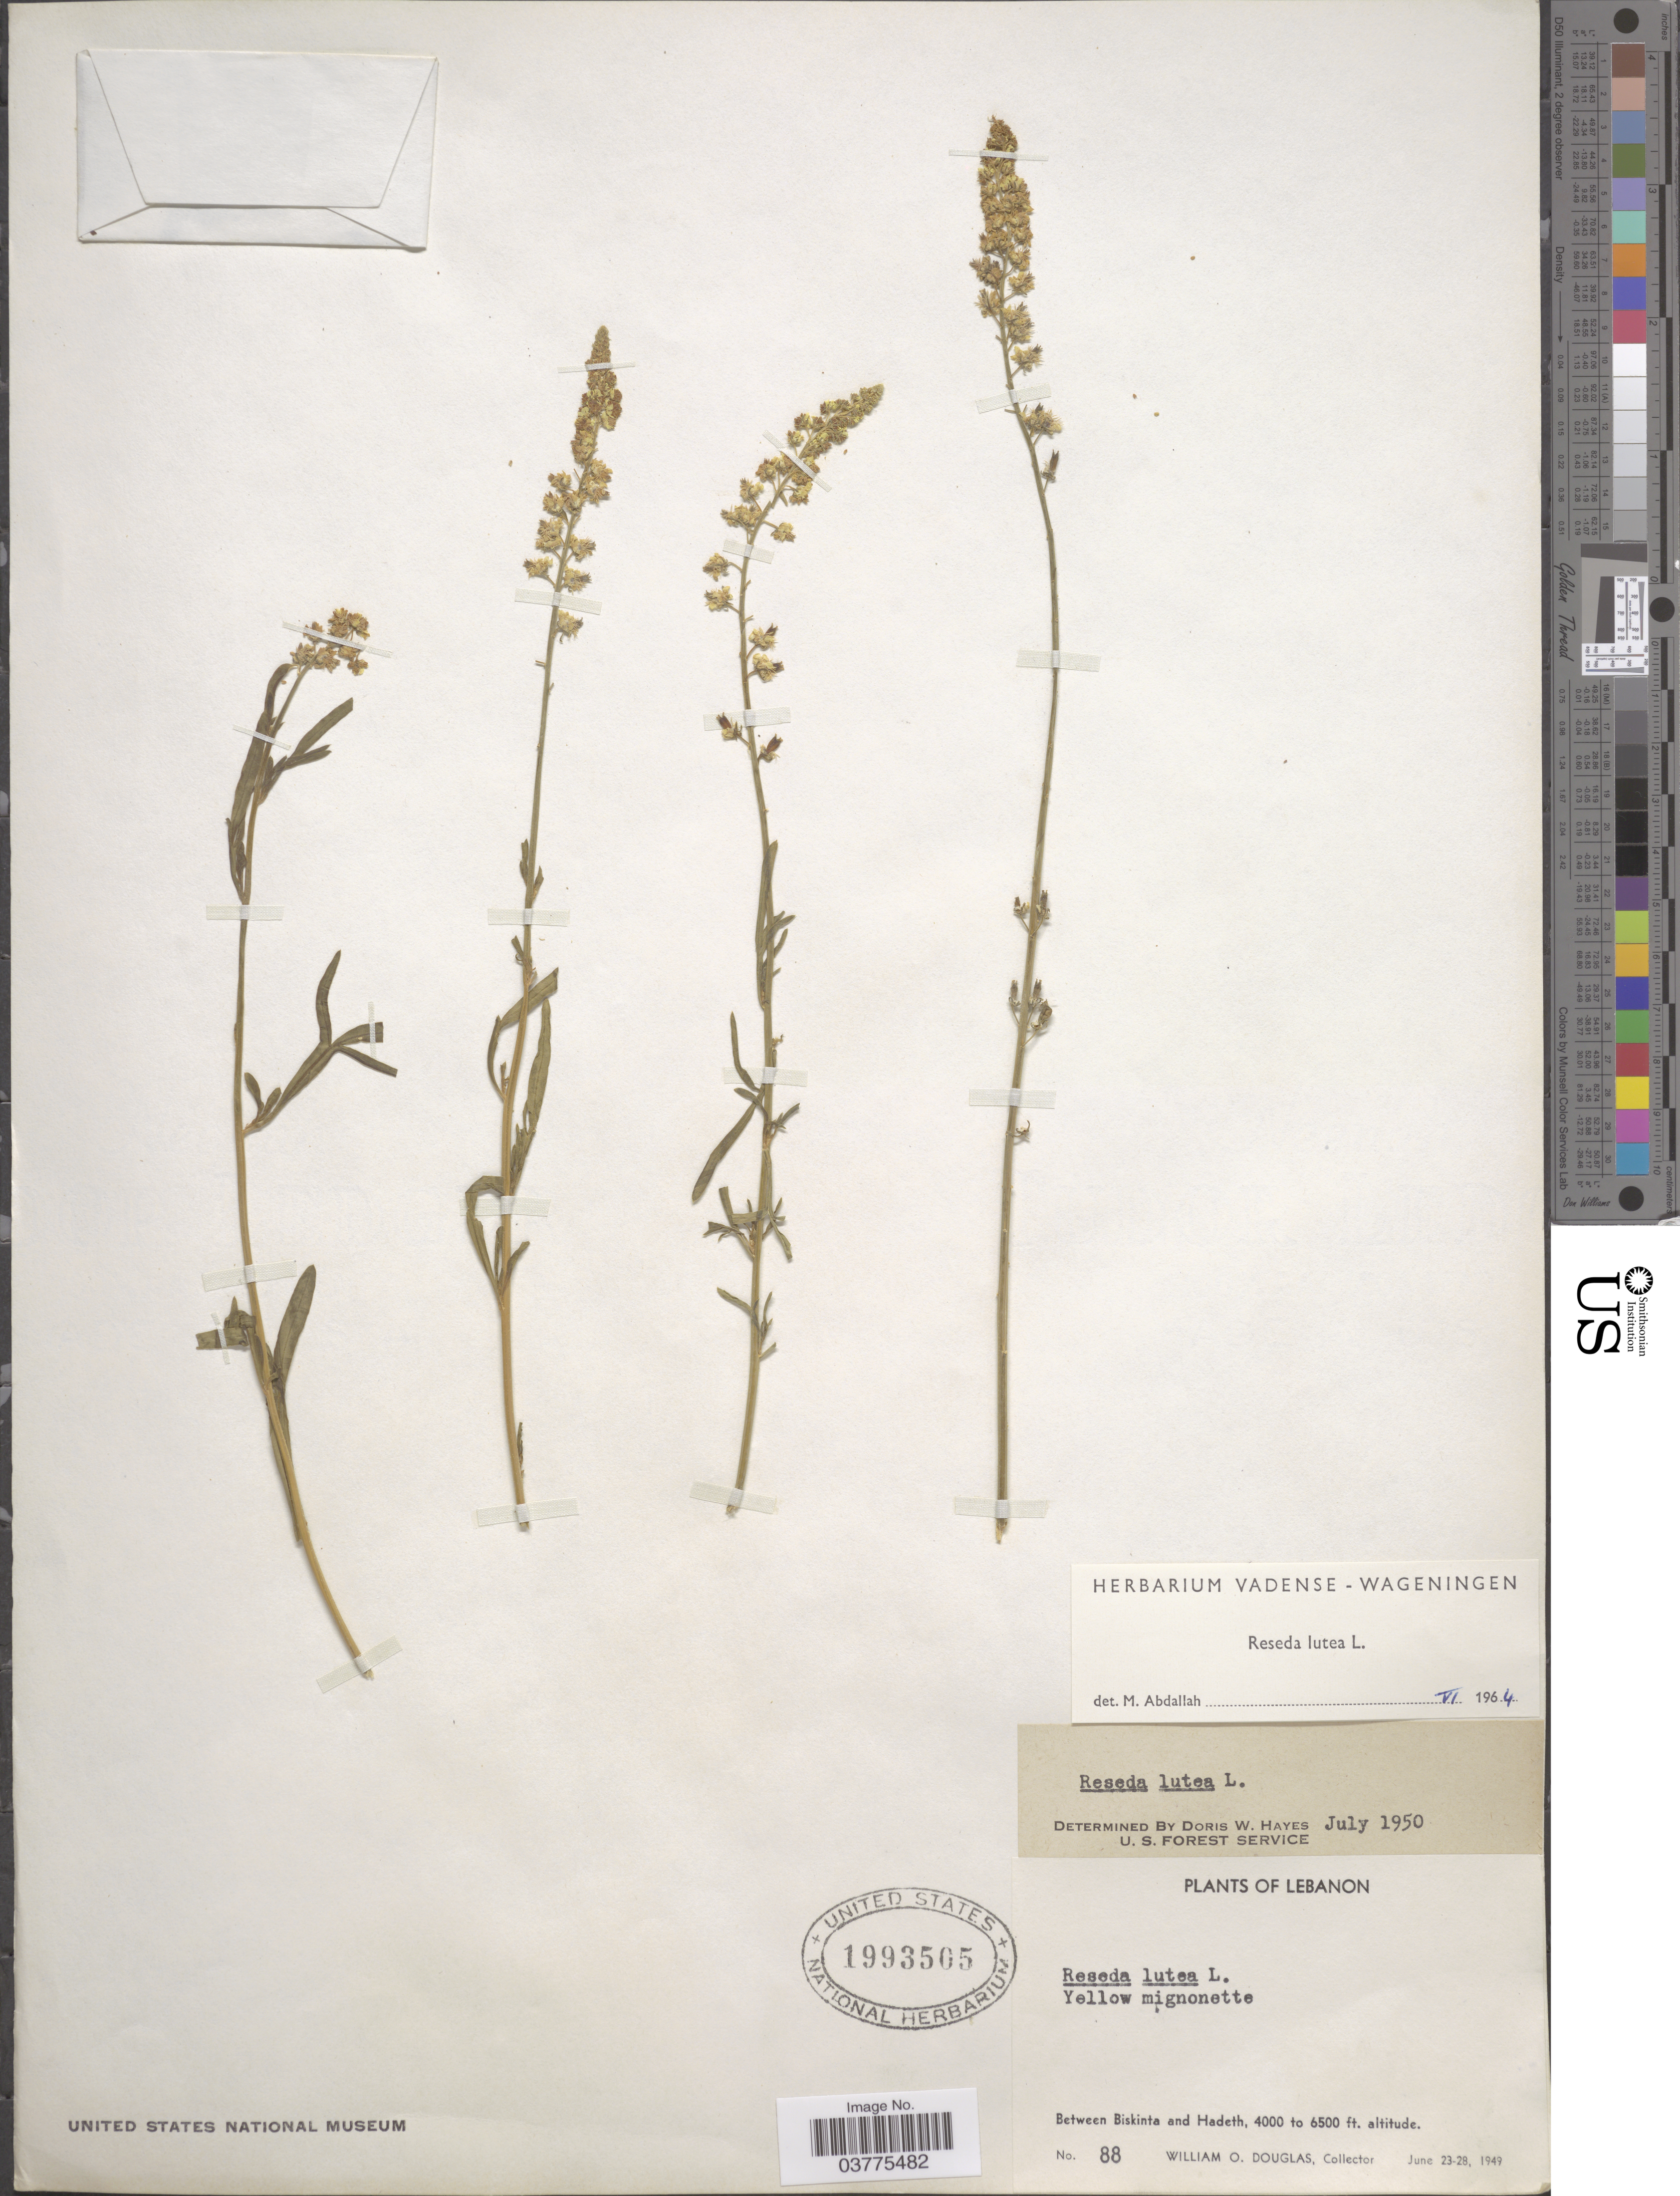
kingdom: Plantae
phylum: Tracheophyta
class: Magnoliopsida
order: Brassicales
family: Resedaceae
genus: Reseda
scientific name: Reseda lutea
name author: L.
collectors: W. Douglas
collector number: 88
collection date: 1949-06-23/1949-06-28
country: Lebanon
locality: Between Biskinta and Hadeth.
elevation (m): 1219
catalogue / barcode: US 1993505